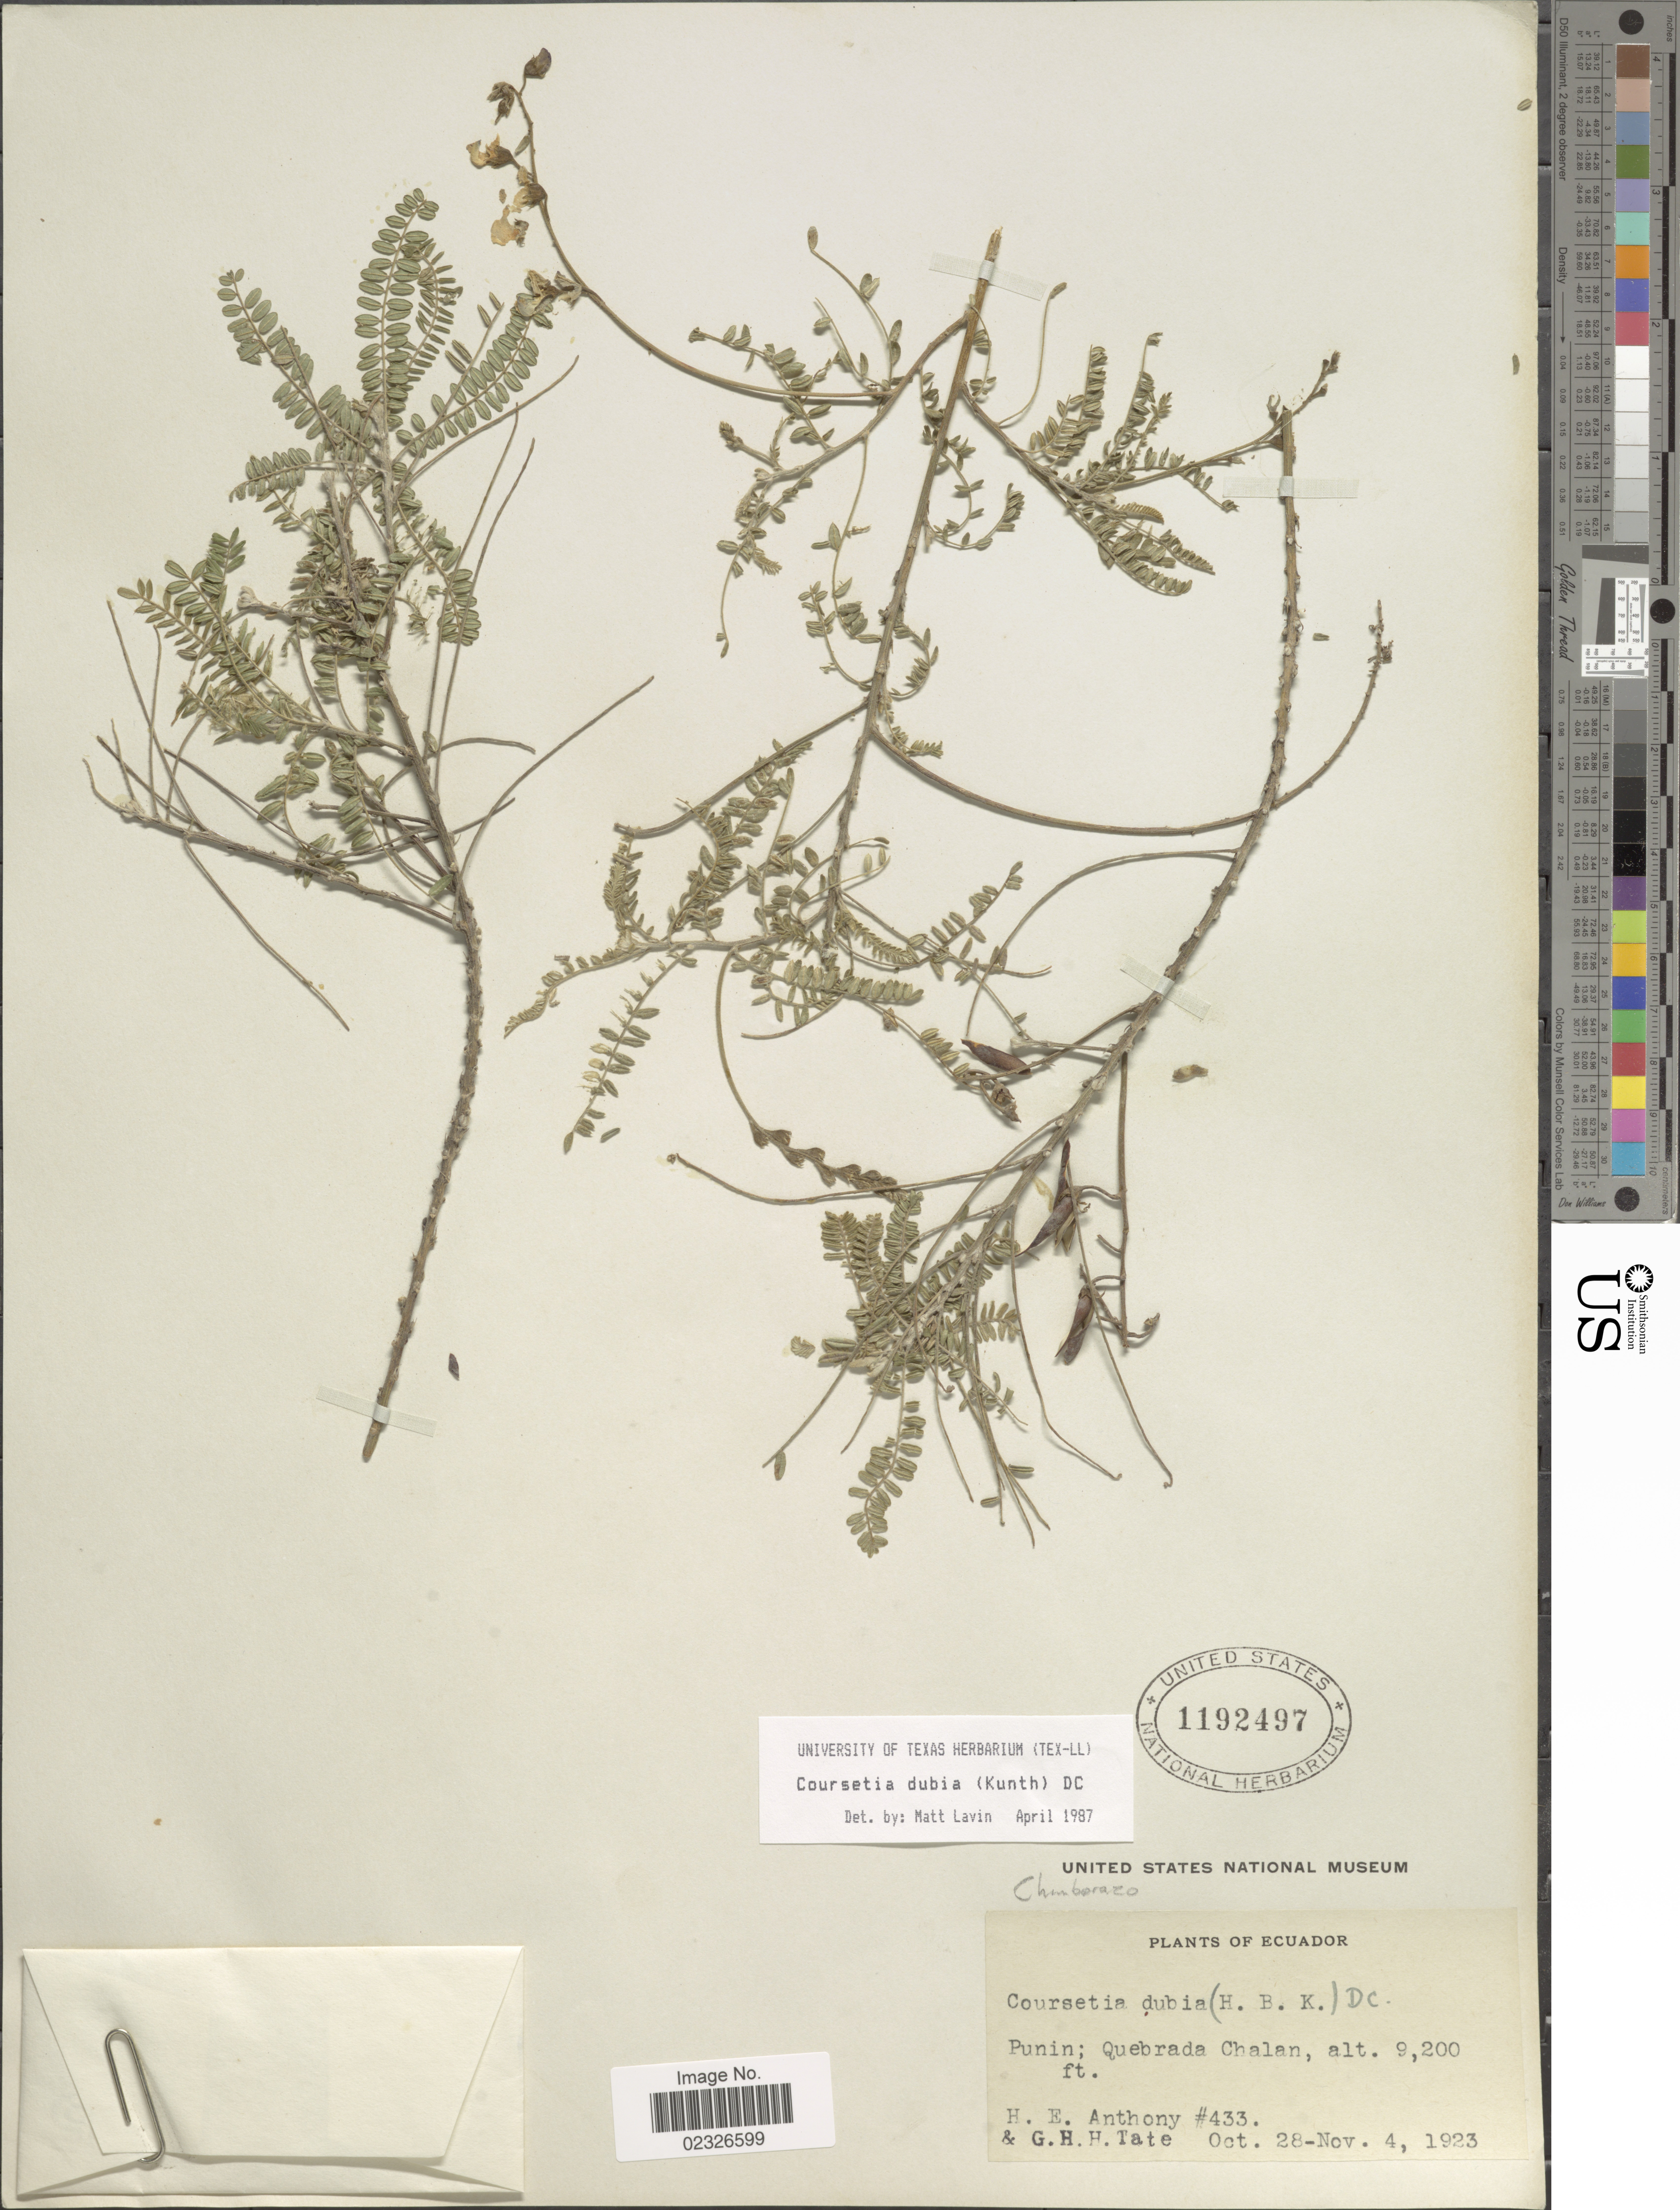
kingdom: Plantae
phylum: Tracheophyta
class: Magnoliopsida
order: Fabales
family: Fabaceae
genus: Coursetia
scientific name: Coursetia dubia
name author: (Kunth) DC.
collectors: H. E. Anthony & G. Tate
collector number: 433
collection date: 1923-10-28/1923-11-04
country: Ecuador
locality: Punin; Quebrada Chalan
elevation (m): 2804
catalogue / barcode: US 1192497